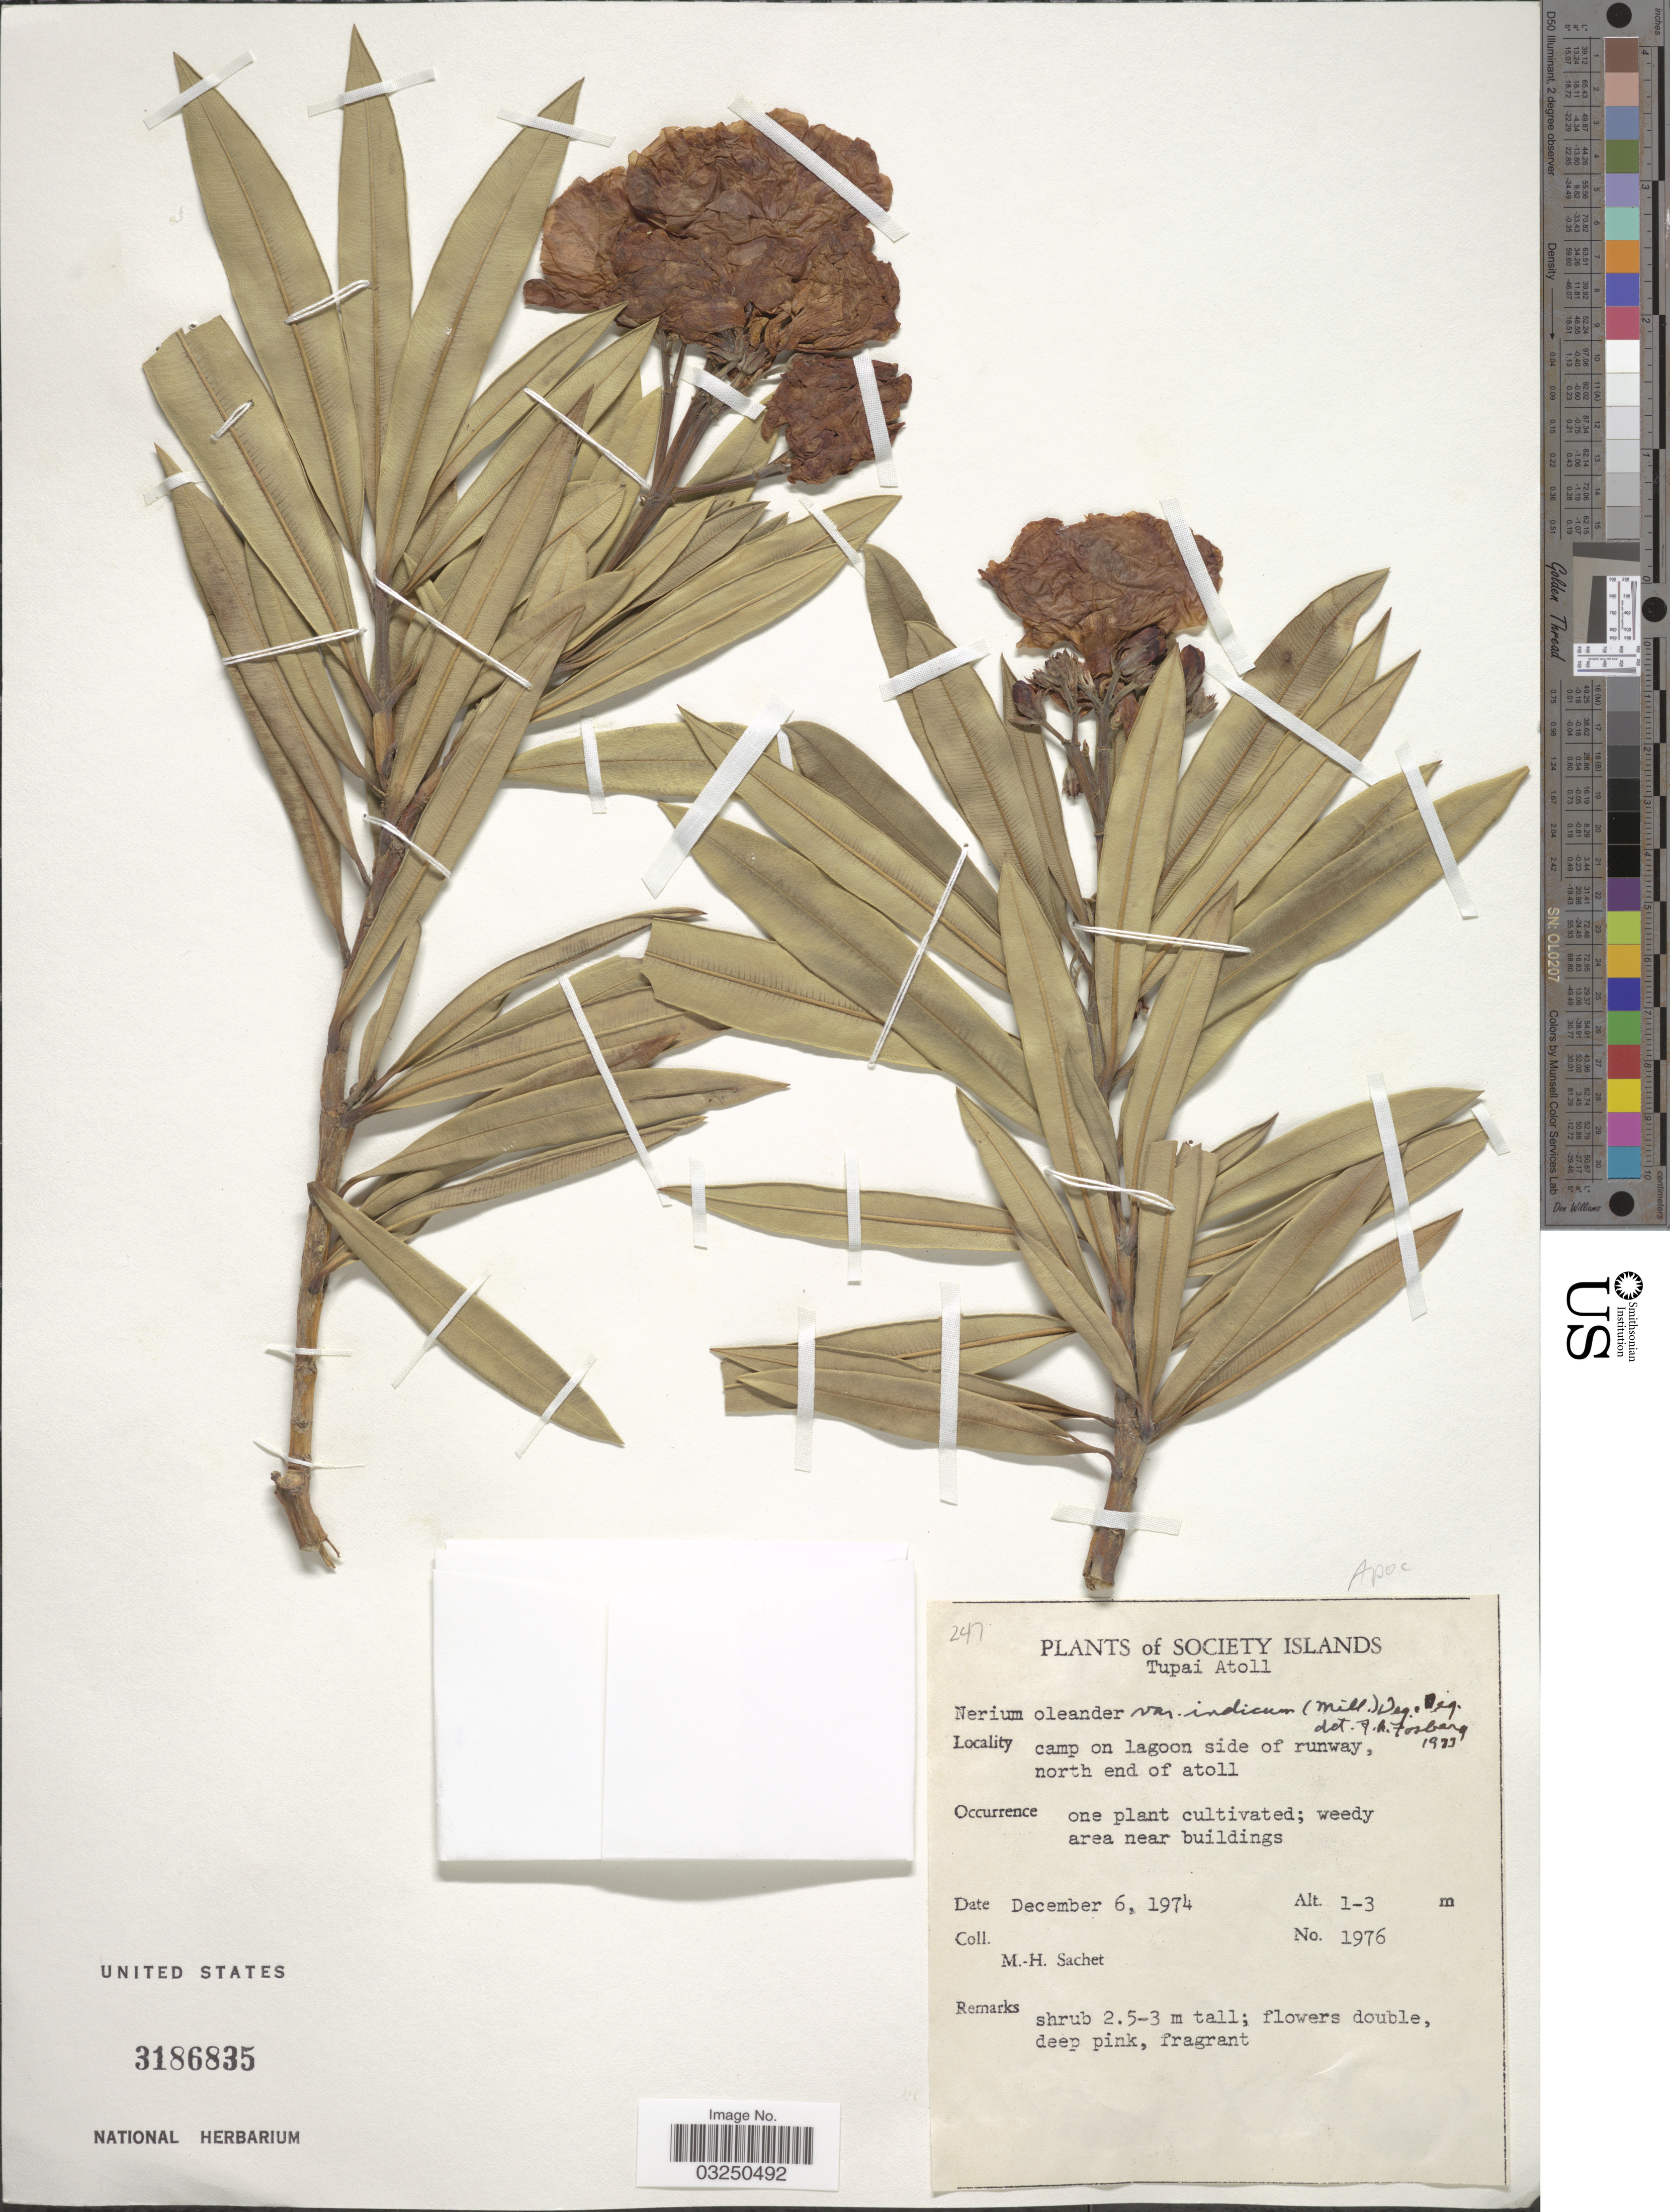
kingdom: Plantae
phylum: Tracheophyta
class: Magnoliopsida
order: Gentianales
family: Apocynaceae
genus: Nerium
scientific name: Nerium oleander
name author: L.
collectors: M.-H. Sachet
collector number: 1976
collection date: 1974-12-06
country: French Polynesia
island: Tupai Atoll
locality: Society Islands. Tupai Atoll. Camp on lagoon side of runway, north end of atoll.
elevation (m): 1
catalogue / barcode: US 3186835